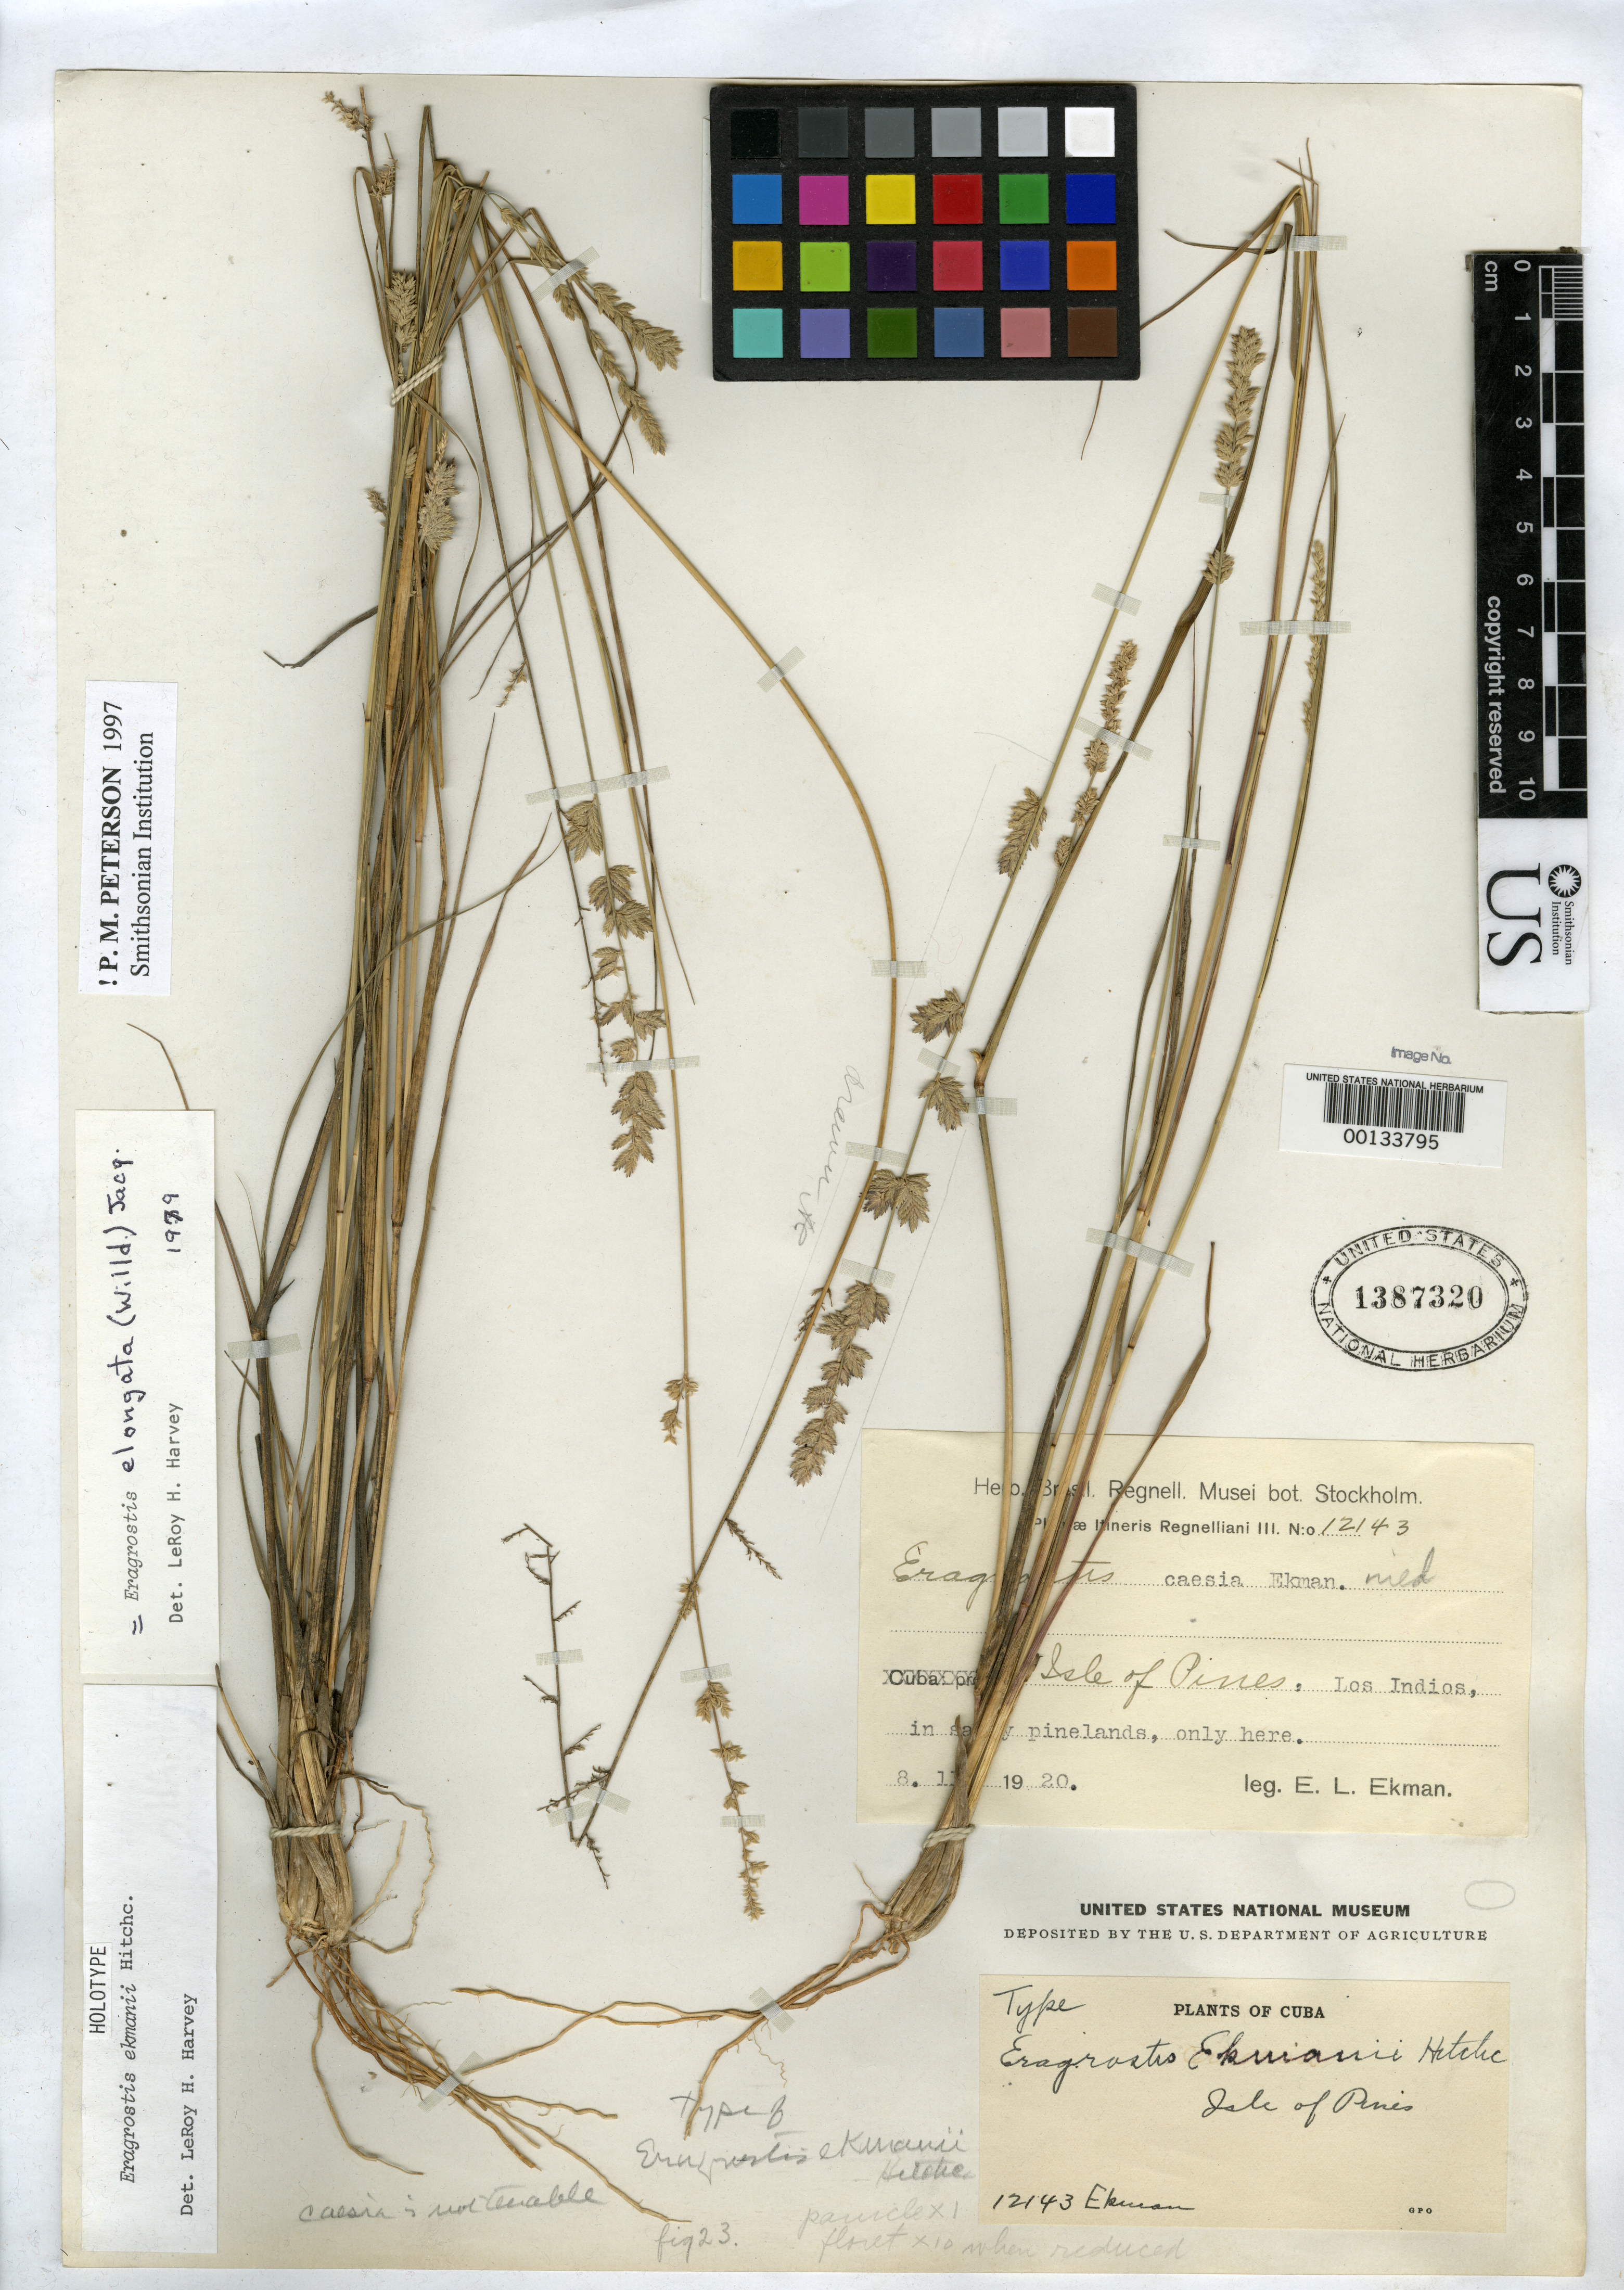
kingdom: Plantae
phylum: Tracheophyta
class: Liliopsida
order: Poales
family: Poaceae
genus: Eragrostis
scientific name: Eragrostis ekmannii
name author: Hitchc.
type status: Holotype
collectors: E. L. Ekman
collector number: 12143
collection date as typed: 08 Nov 1920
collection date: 1920-11-08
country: Cuba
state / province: Isla de La Juventud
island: Isla de La Juventud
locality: Los Indios. [island as Isle of Pines].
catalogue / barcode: US 1387320